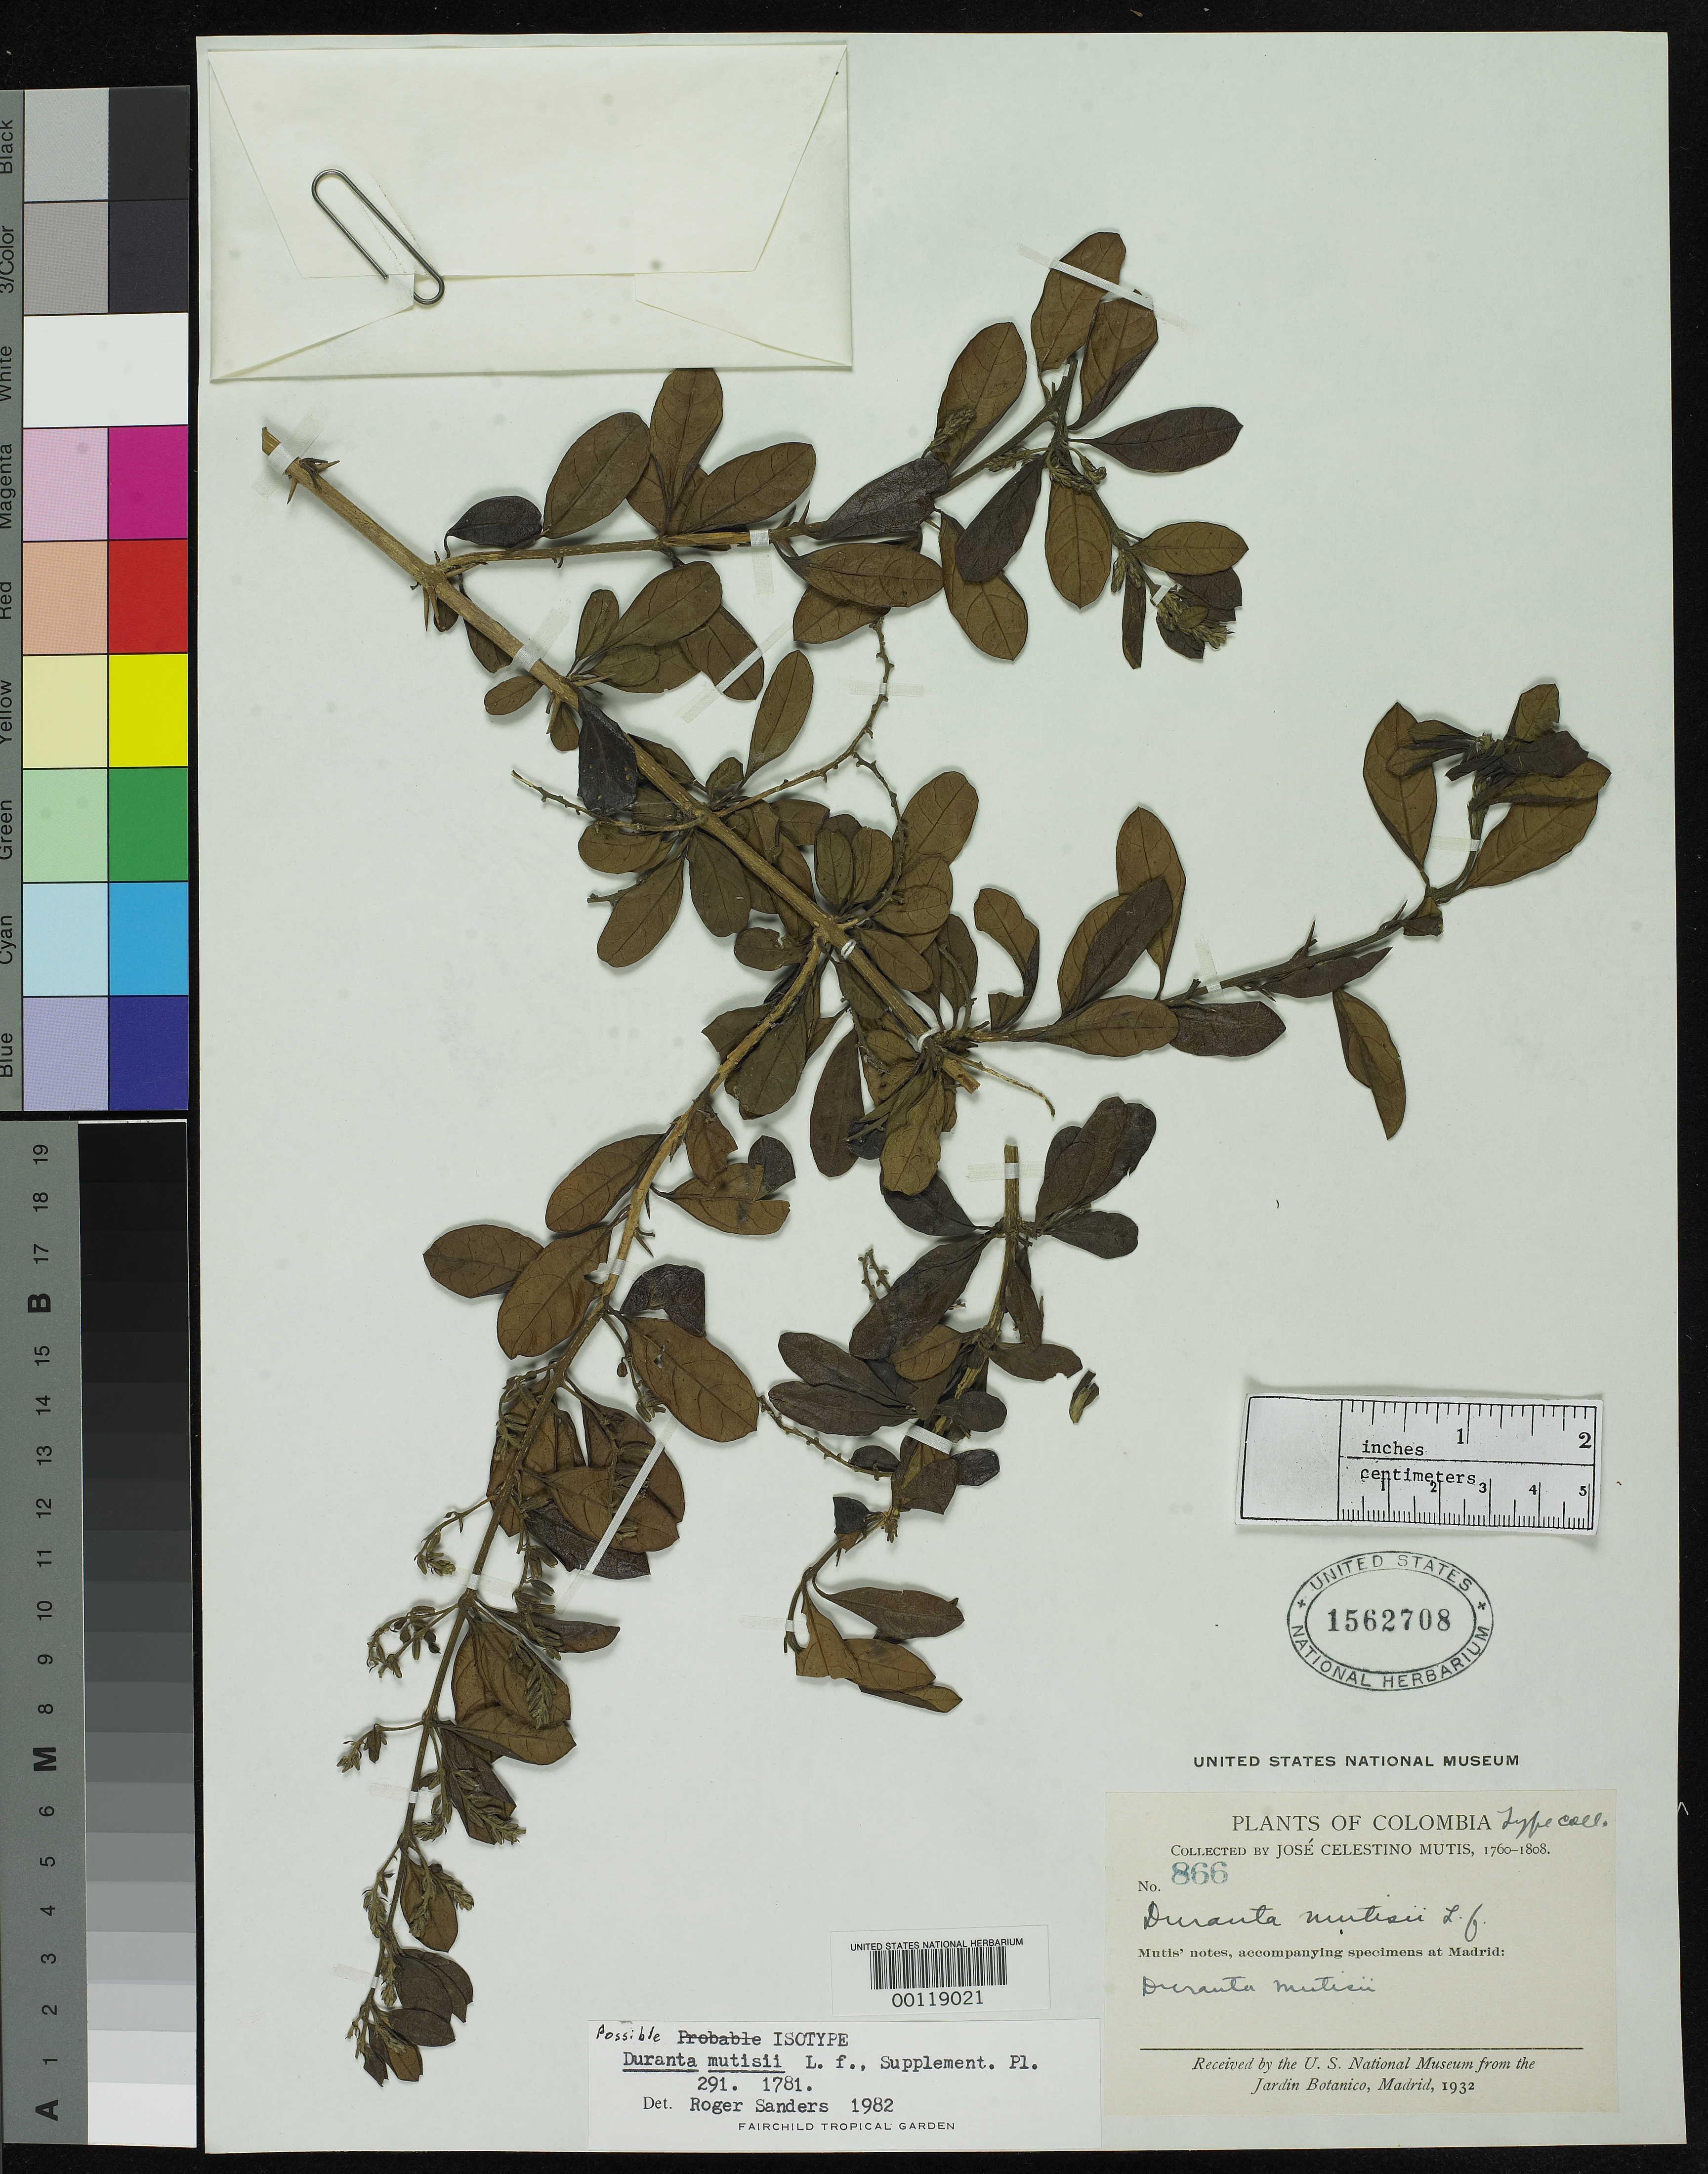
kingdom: Plantae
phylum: Tracheophyta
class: Magnoliopsida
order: Lamiales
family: Verbenaceae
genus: Duranta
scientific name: Duranta mutisii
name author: L. f.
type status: Type Fragment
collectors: J. C. B. Mutis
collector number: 866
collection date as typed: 1760 to -- --- 1808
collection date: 1760/1808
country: Colombia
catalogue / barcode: US 1562708